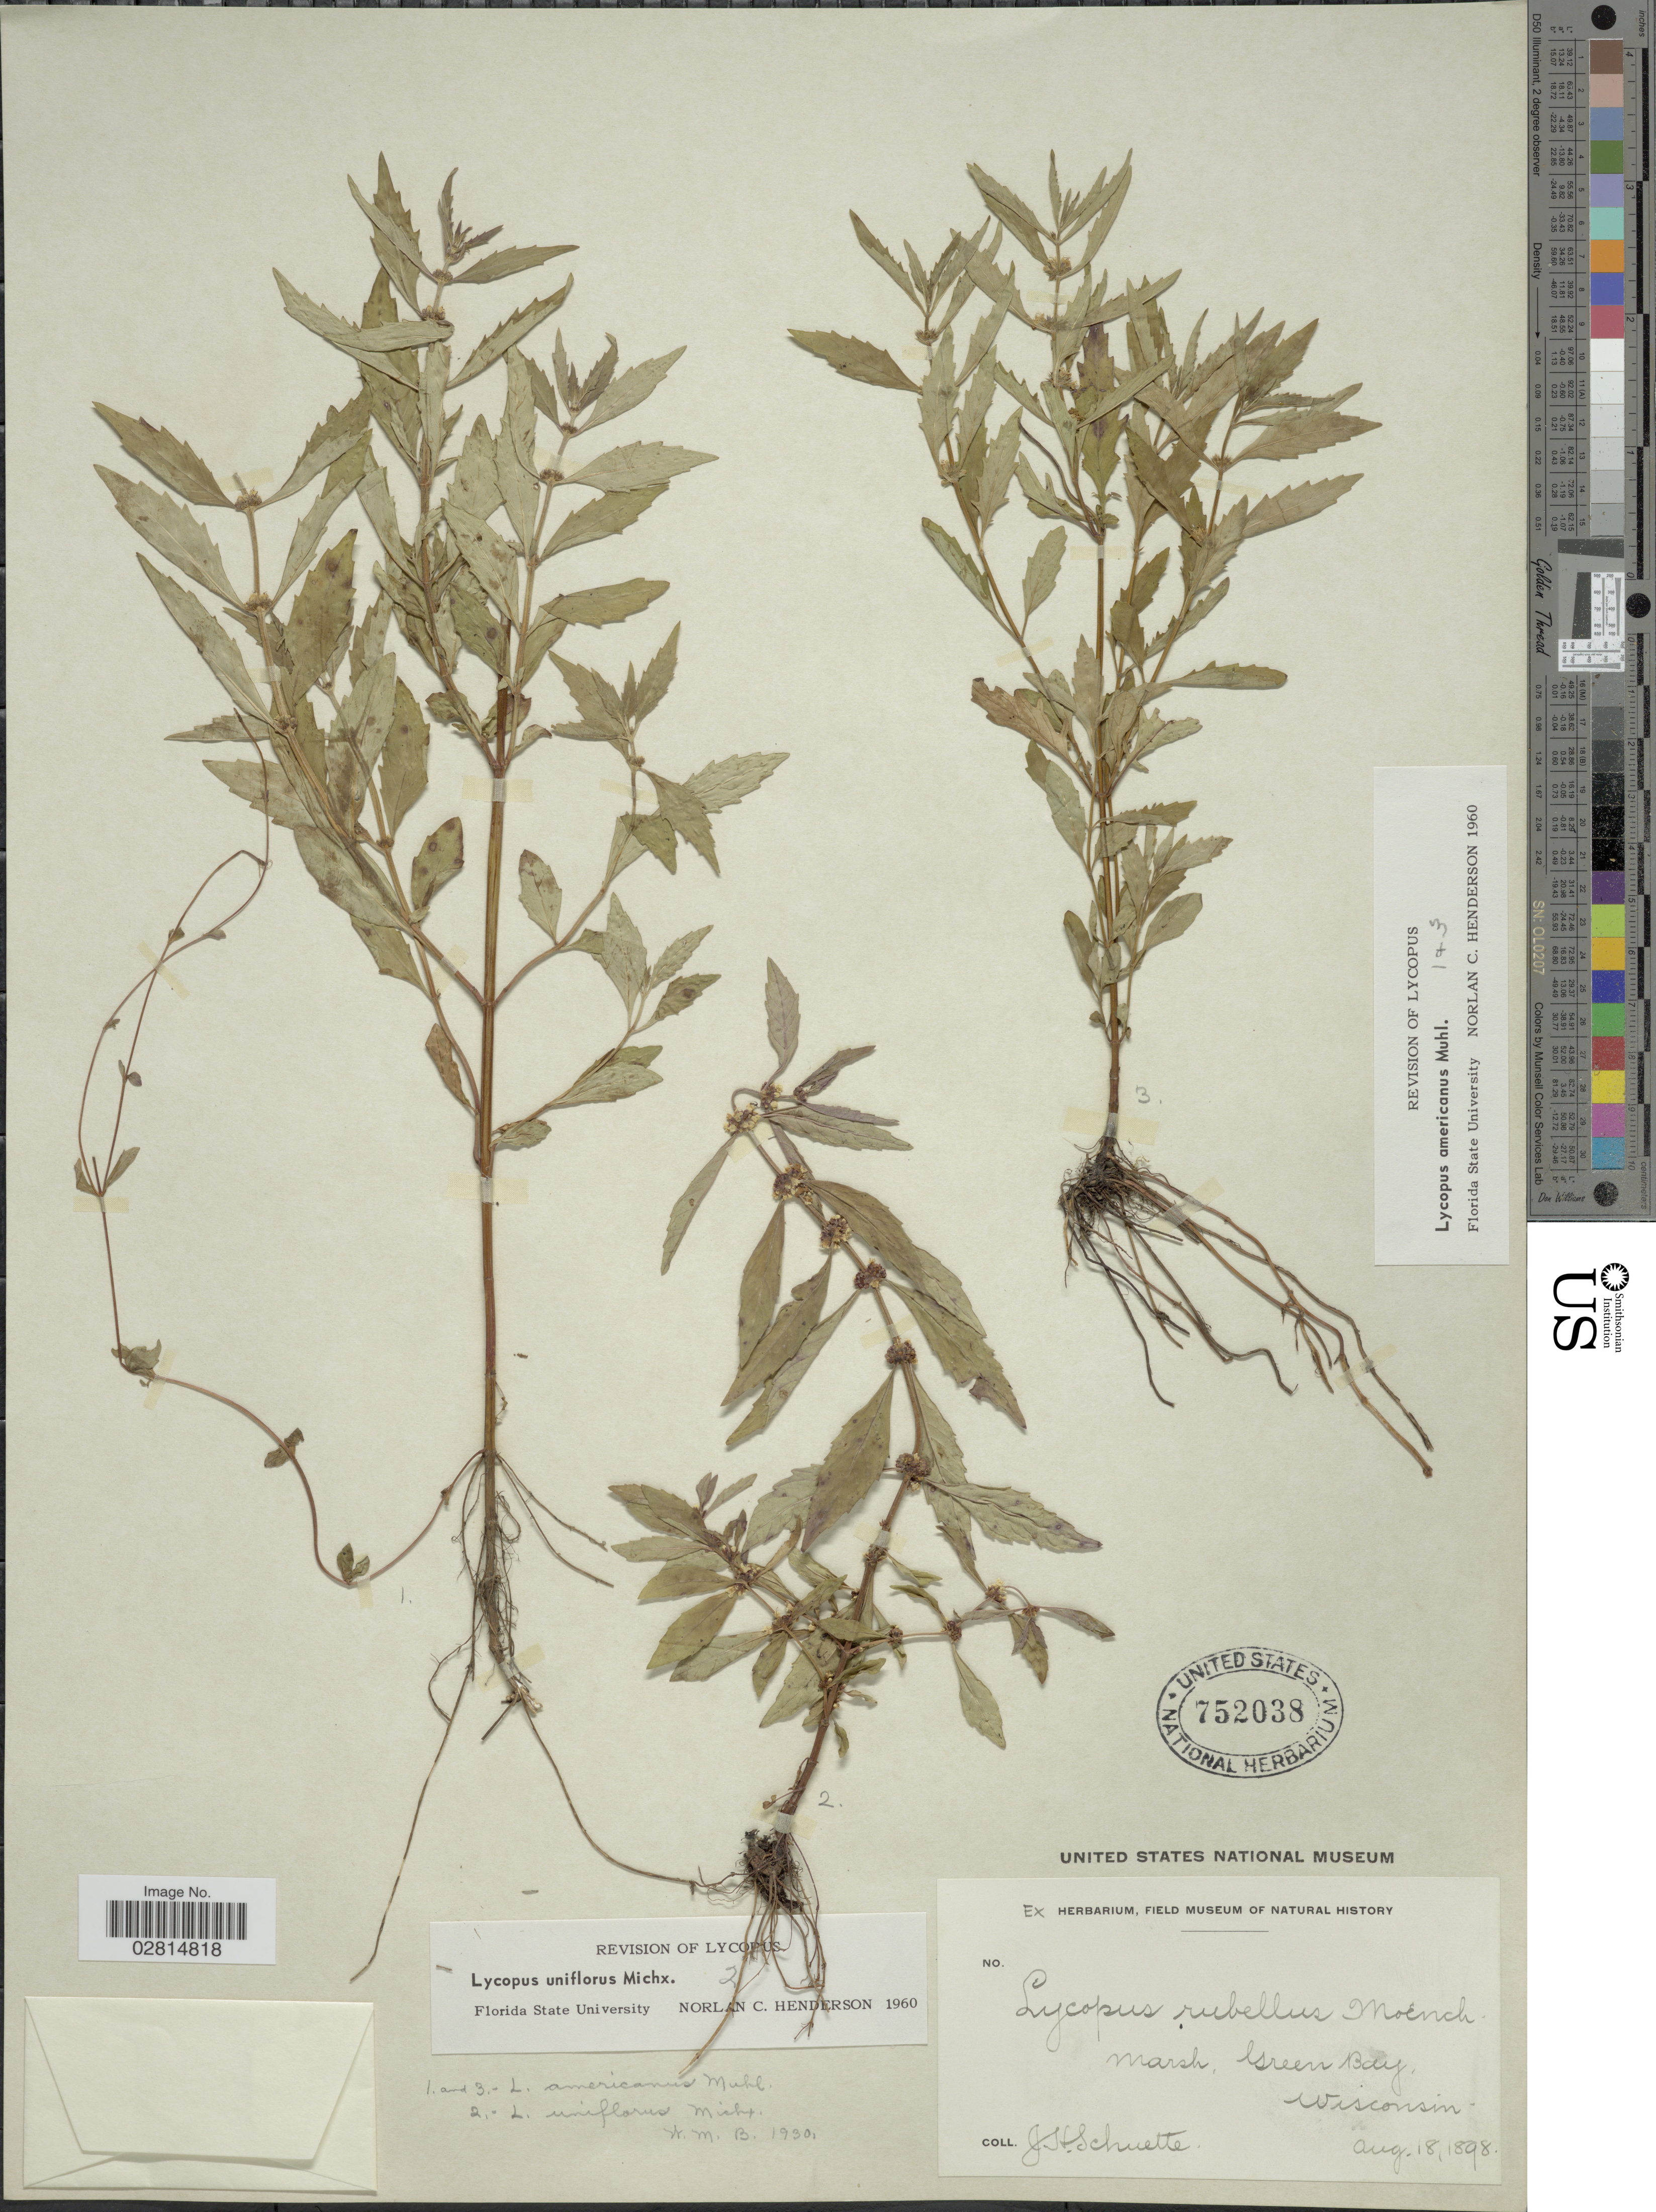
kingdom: Plantae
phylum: Tracheophyta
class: Magnoliopsida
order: Lamiales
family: Lamiaceae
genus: Lycopus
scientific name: Lycopus uniflorus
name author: Michx.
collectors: J. H. Schuette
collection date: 1898-08-18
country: United States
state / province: Wisconsin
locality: Green Bay.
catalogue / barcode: US 752038